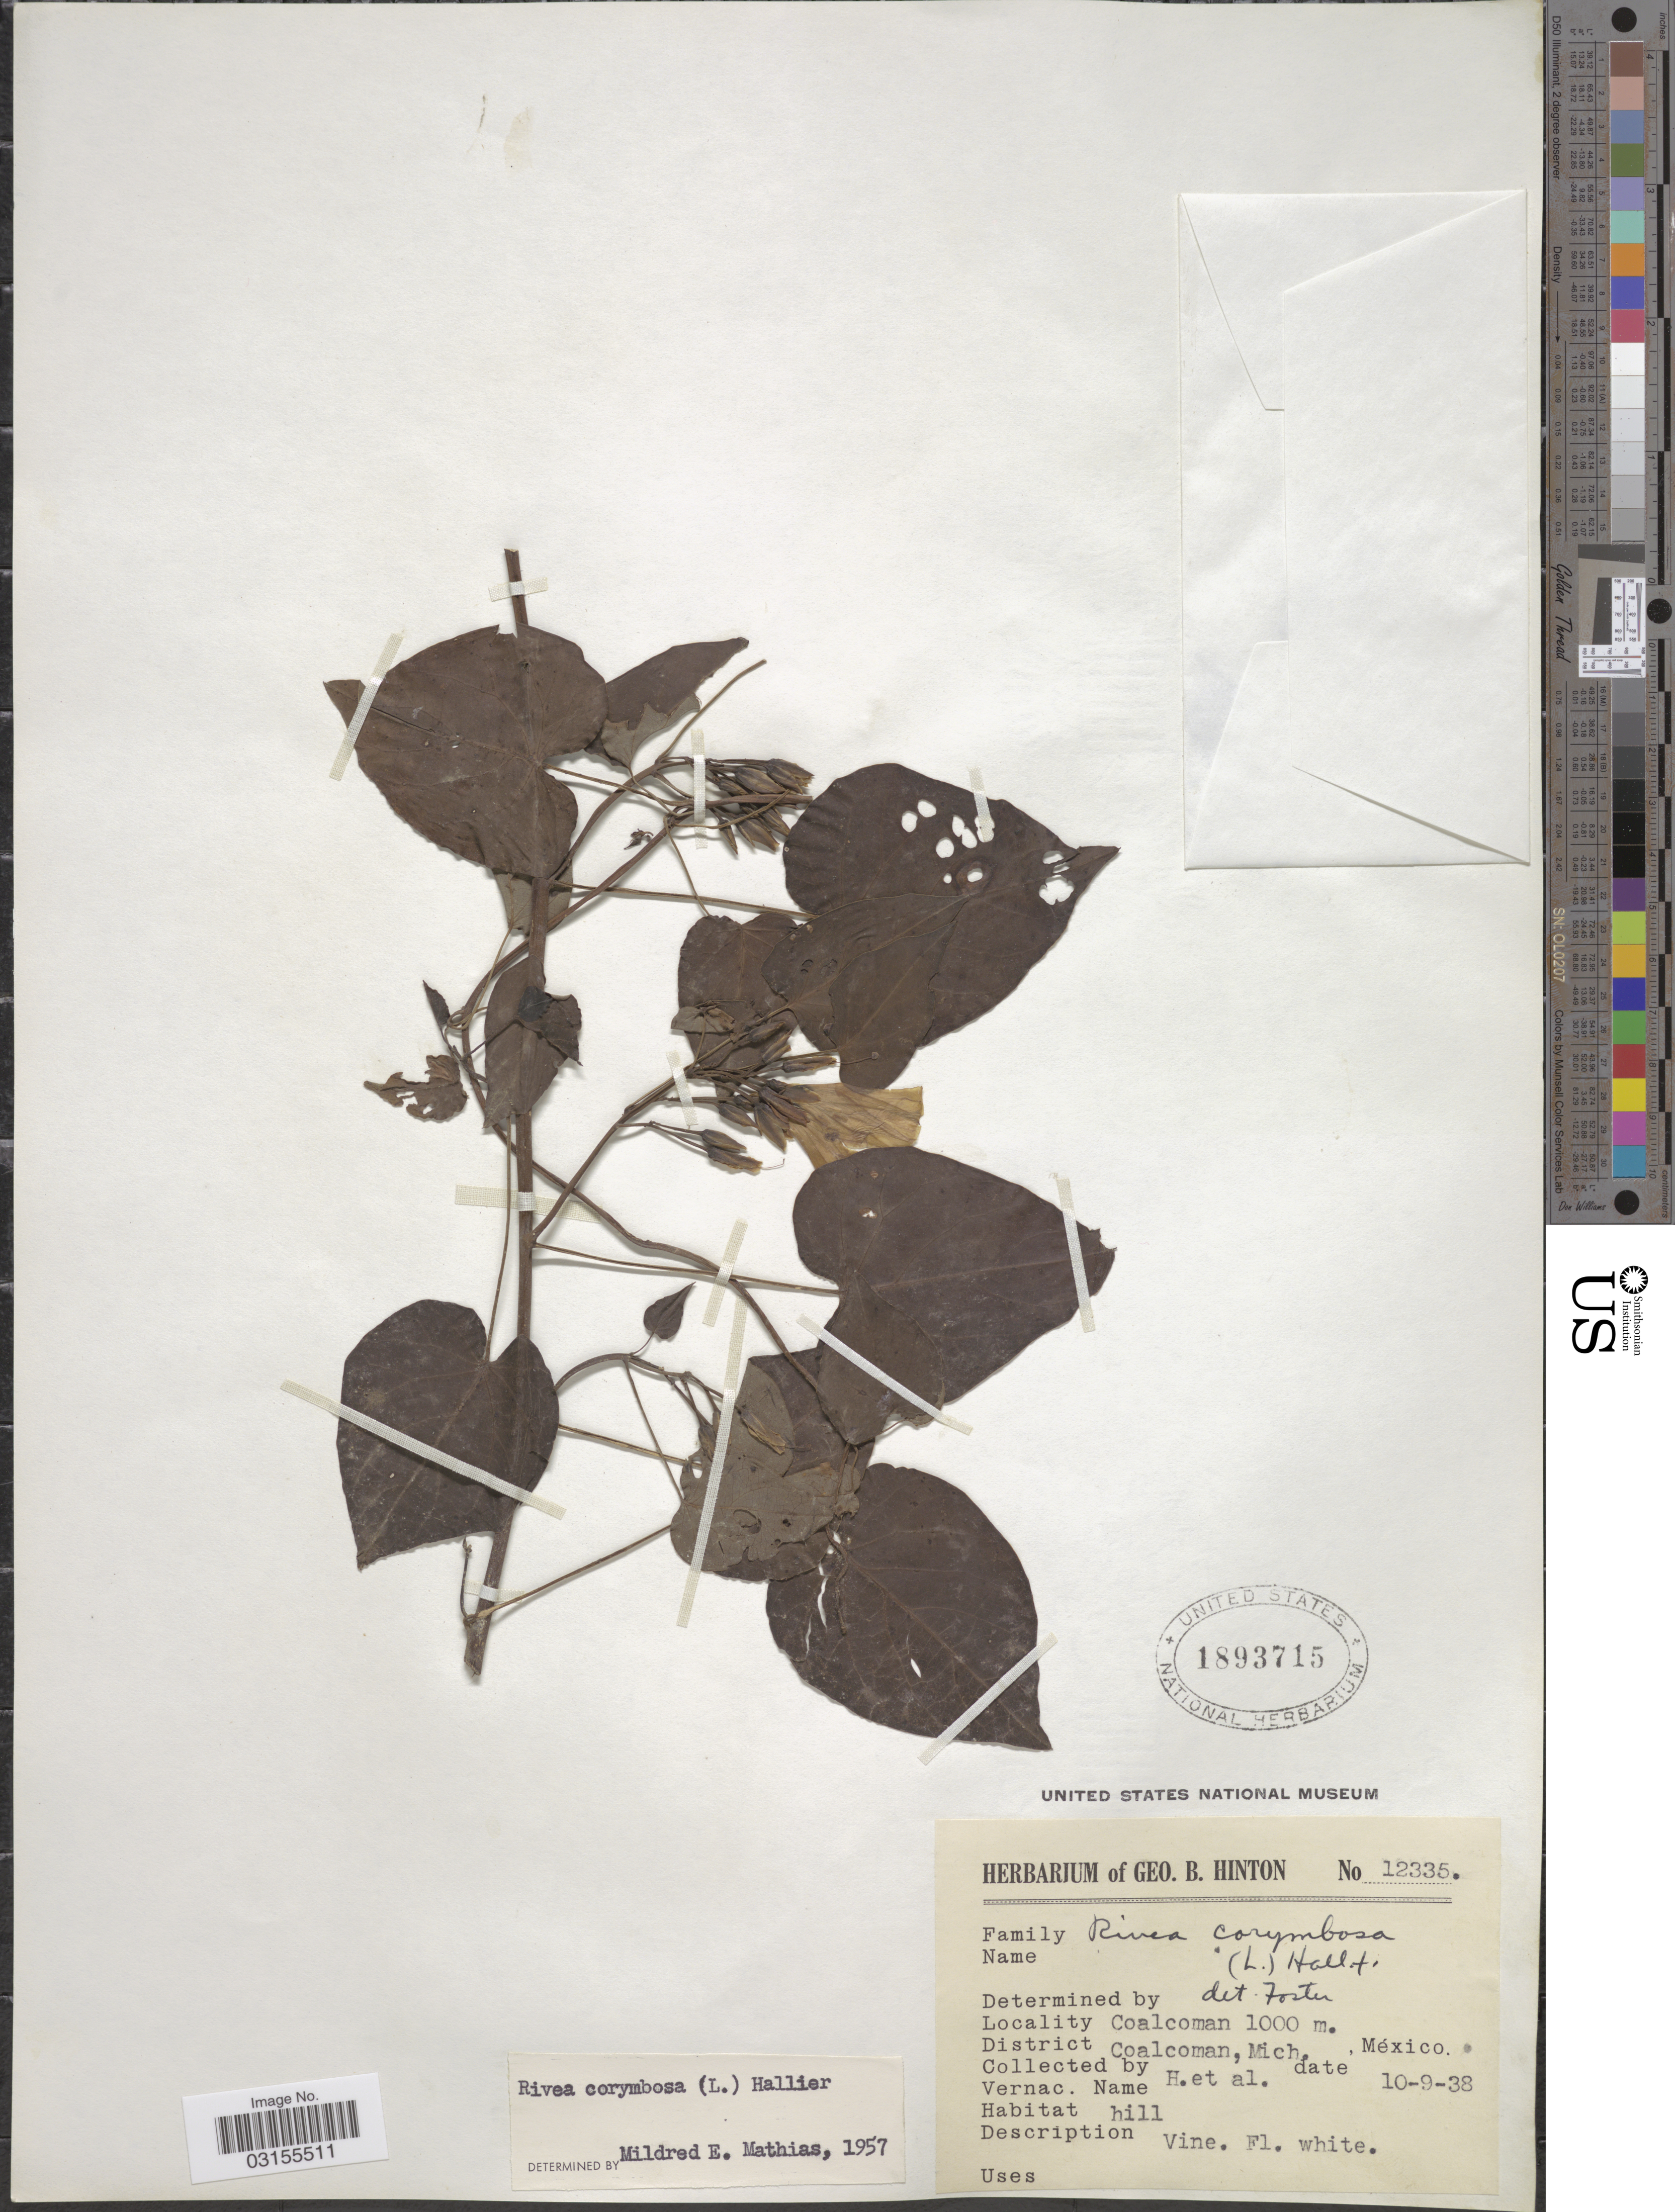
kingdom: Plantae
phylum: Tracheophyta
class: Magnoliopsida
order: Solanales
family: Convolvulaceae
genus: Turbina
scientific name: Turbina corymbosa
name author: (L.) Raf.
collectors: G. B. Hinton & et al.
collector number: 12335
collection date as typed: Transcribed d/m/y: 10/9/38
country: Mexico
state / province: Michoacán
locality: Coalcoman, District Coalcoman.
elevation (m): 1000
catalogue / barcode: US 1893715